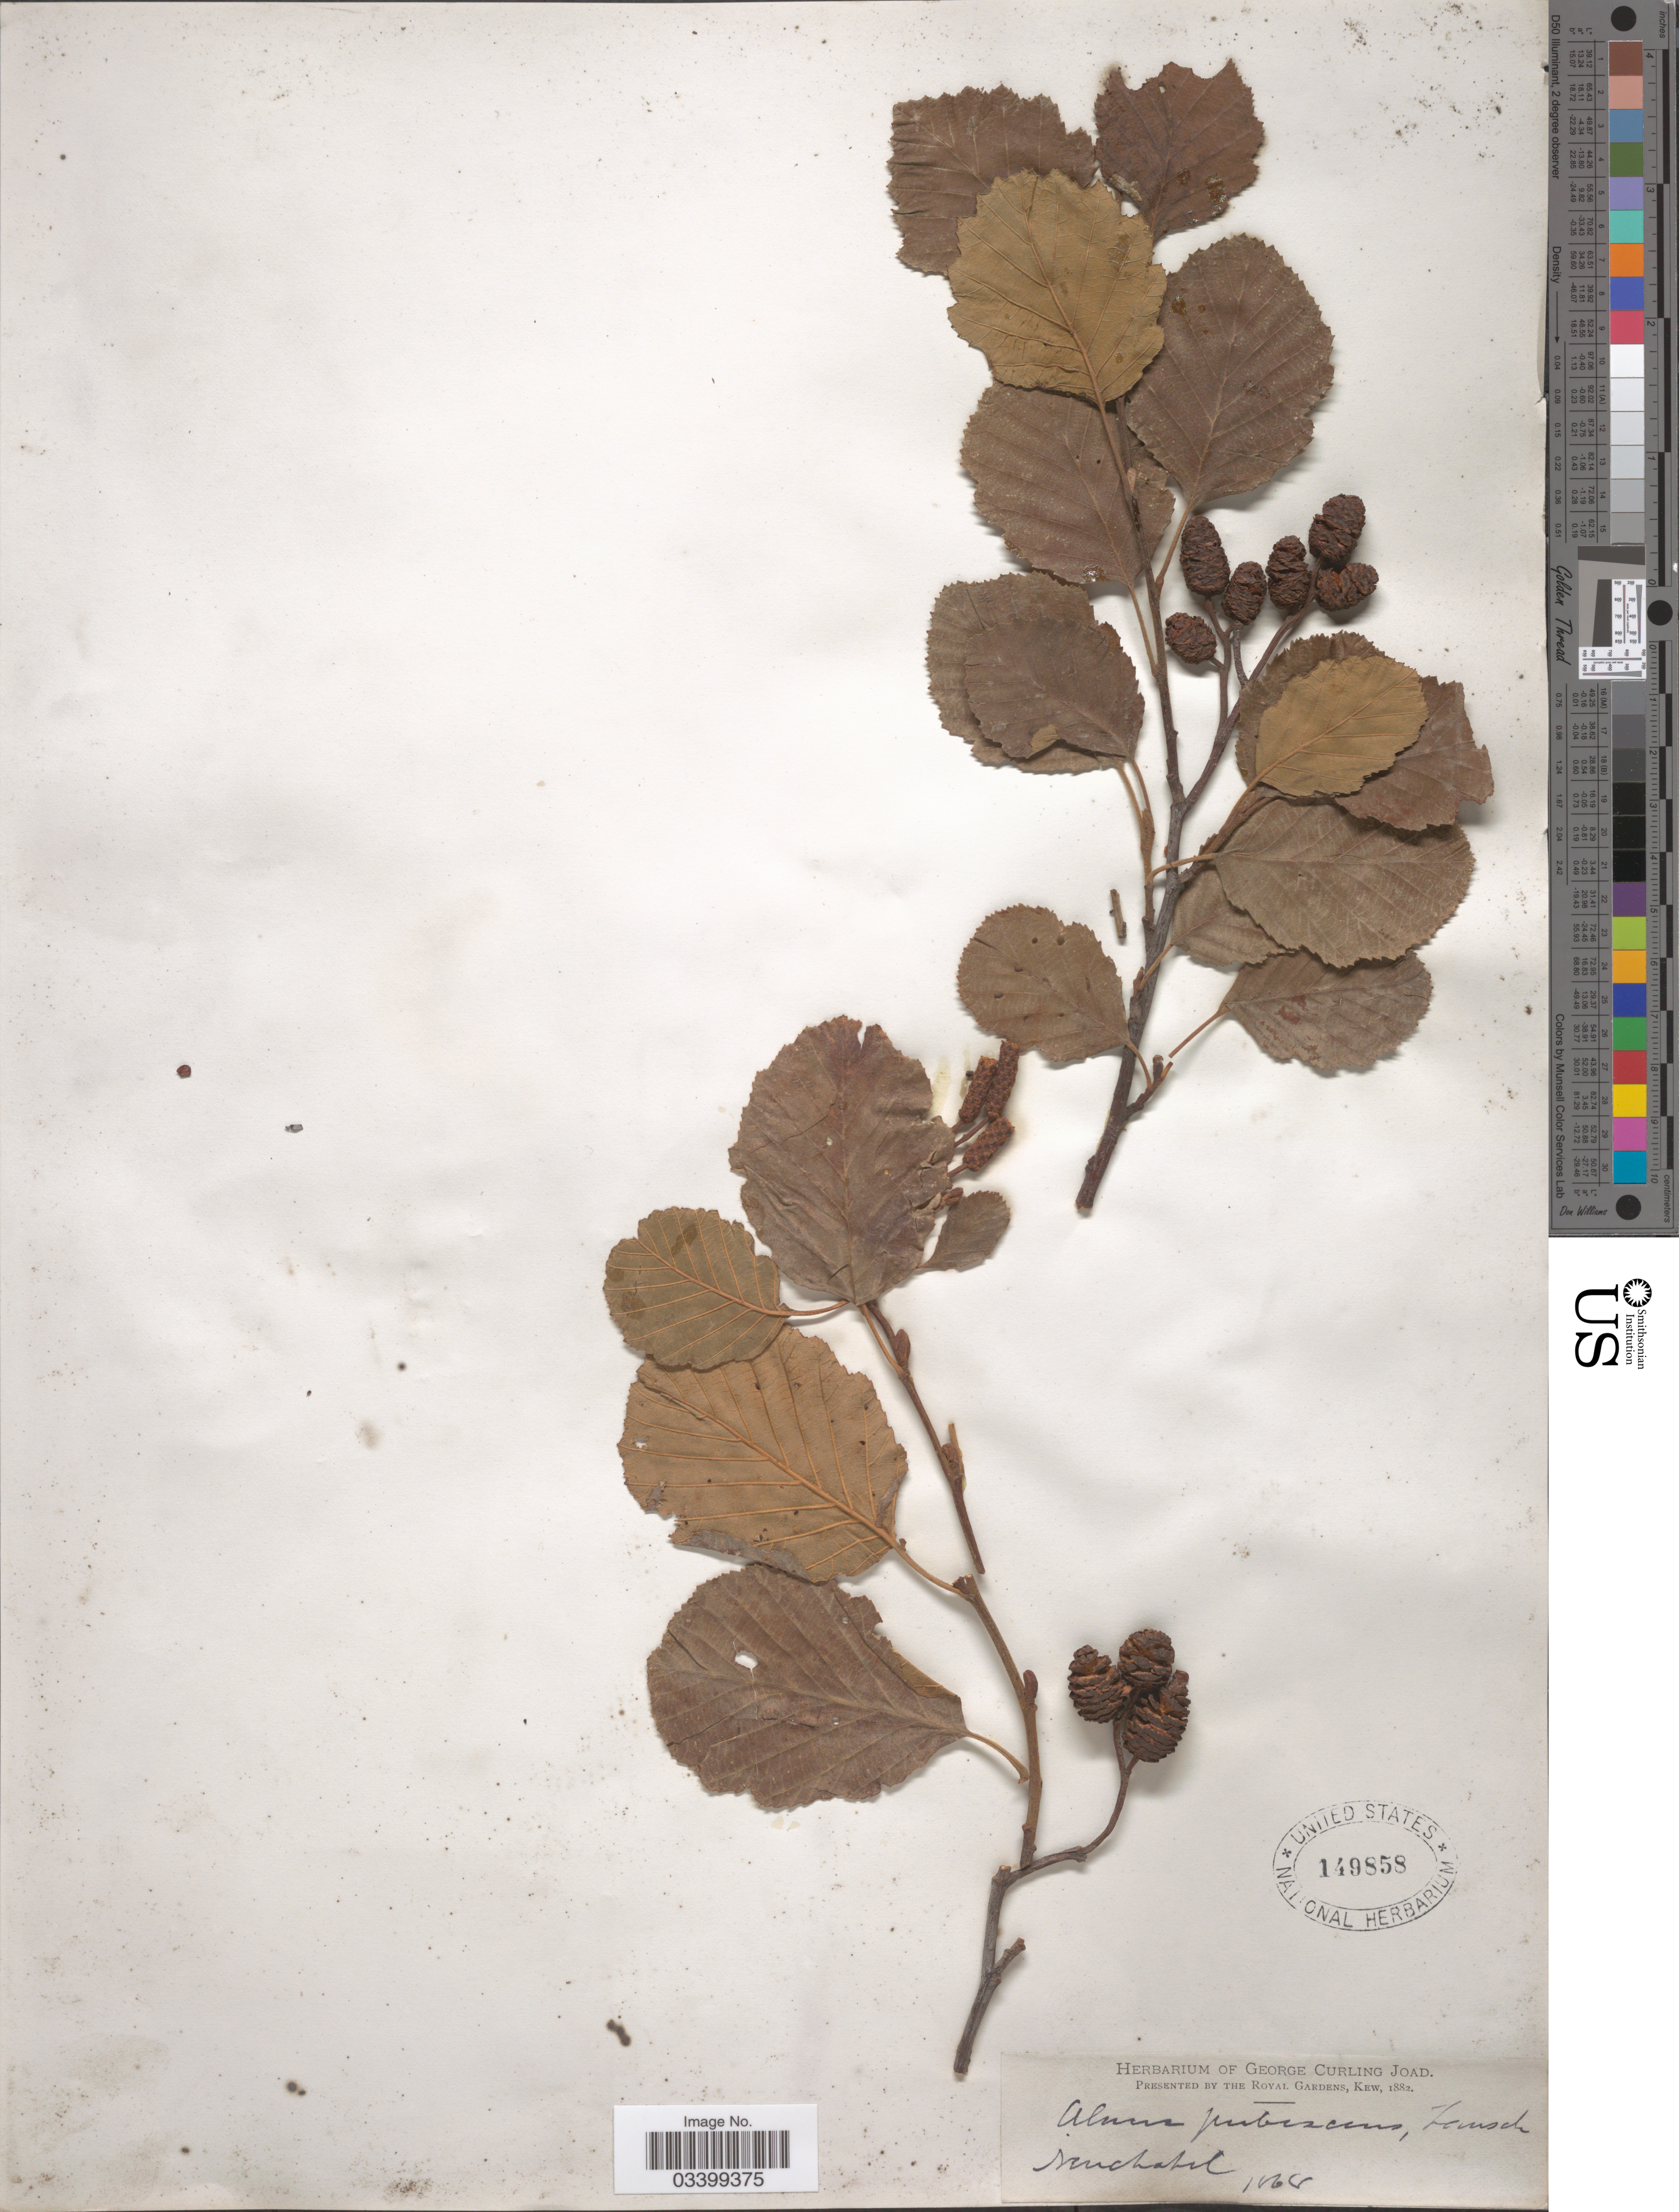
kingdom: Plantae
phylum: Tracheophyta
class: Magnoliopsida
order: Fagales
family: Betulaceae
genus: Alnus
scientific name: Alnus x pubescens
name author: Tausch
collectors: ex herb. George Curling Joad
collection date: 1868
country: Switzerland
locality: Neuchatel.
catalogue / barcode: US 149858